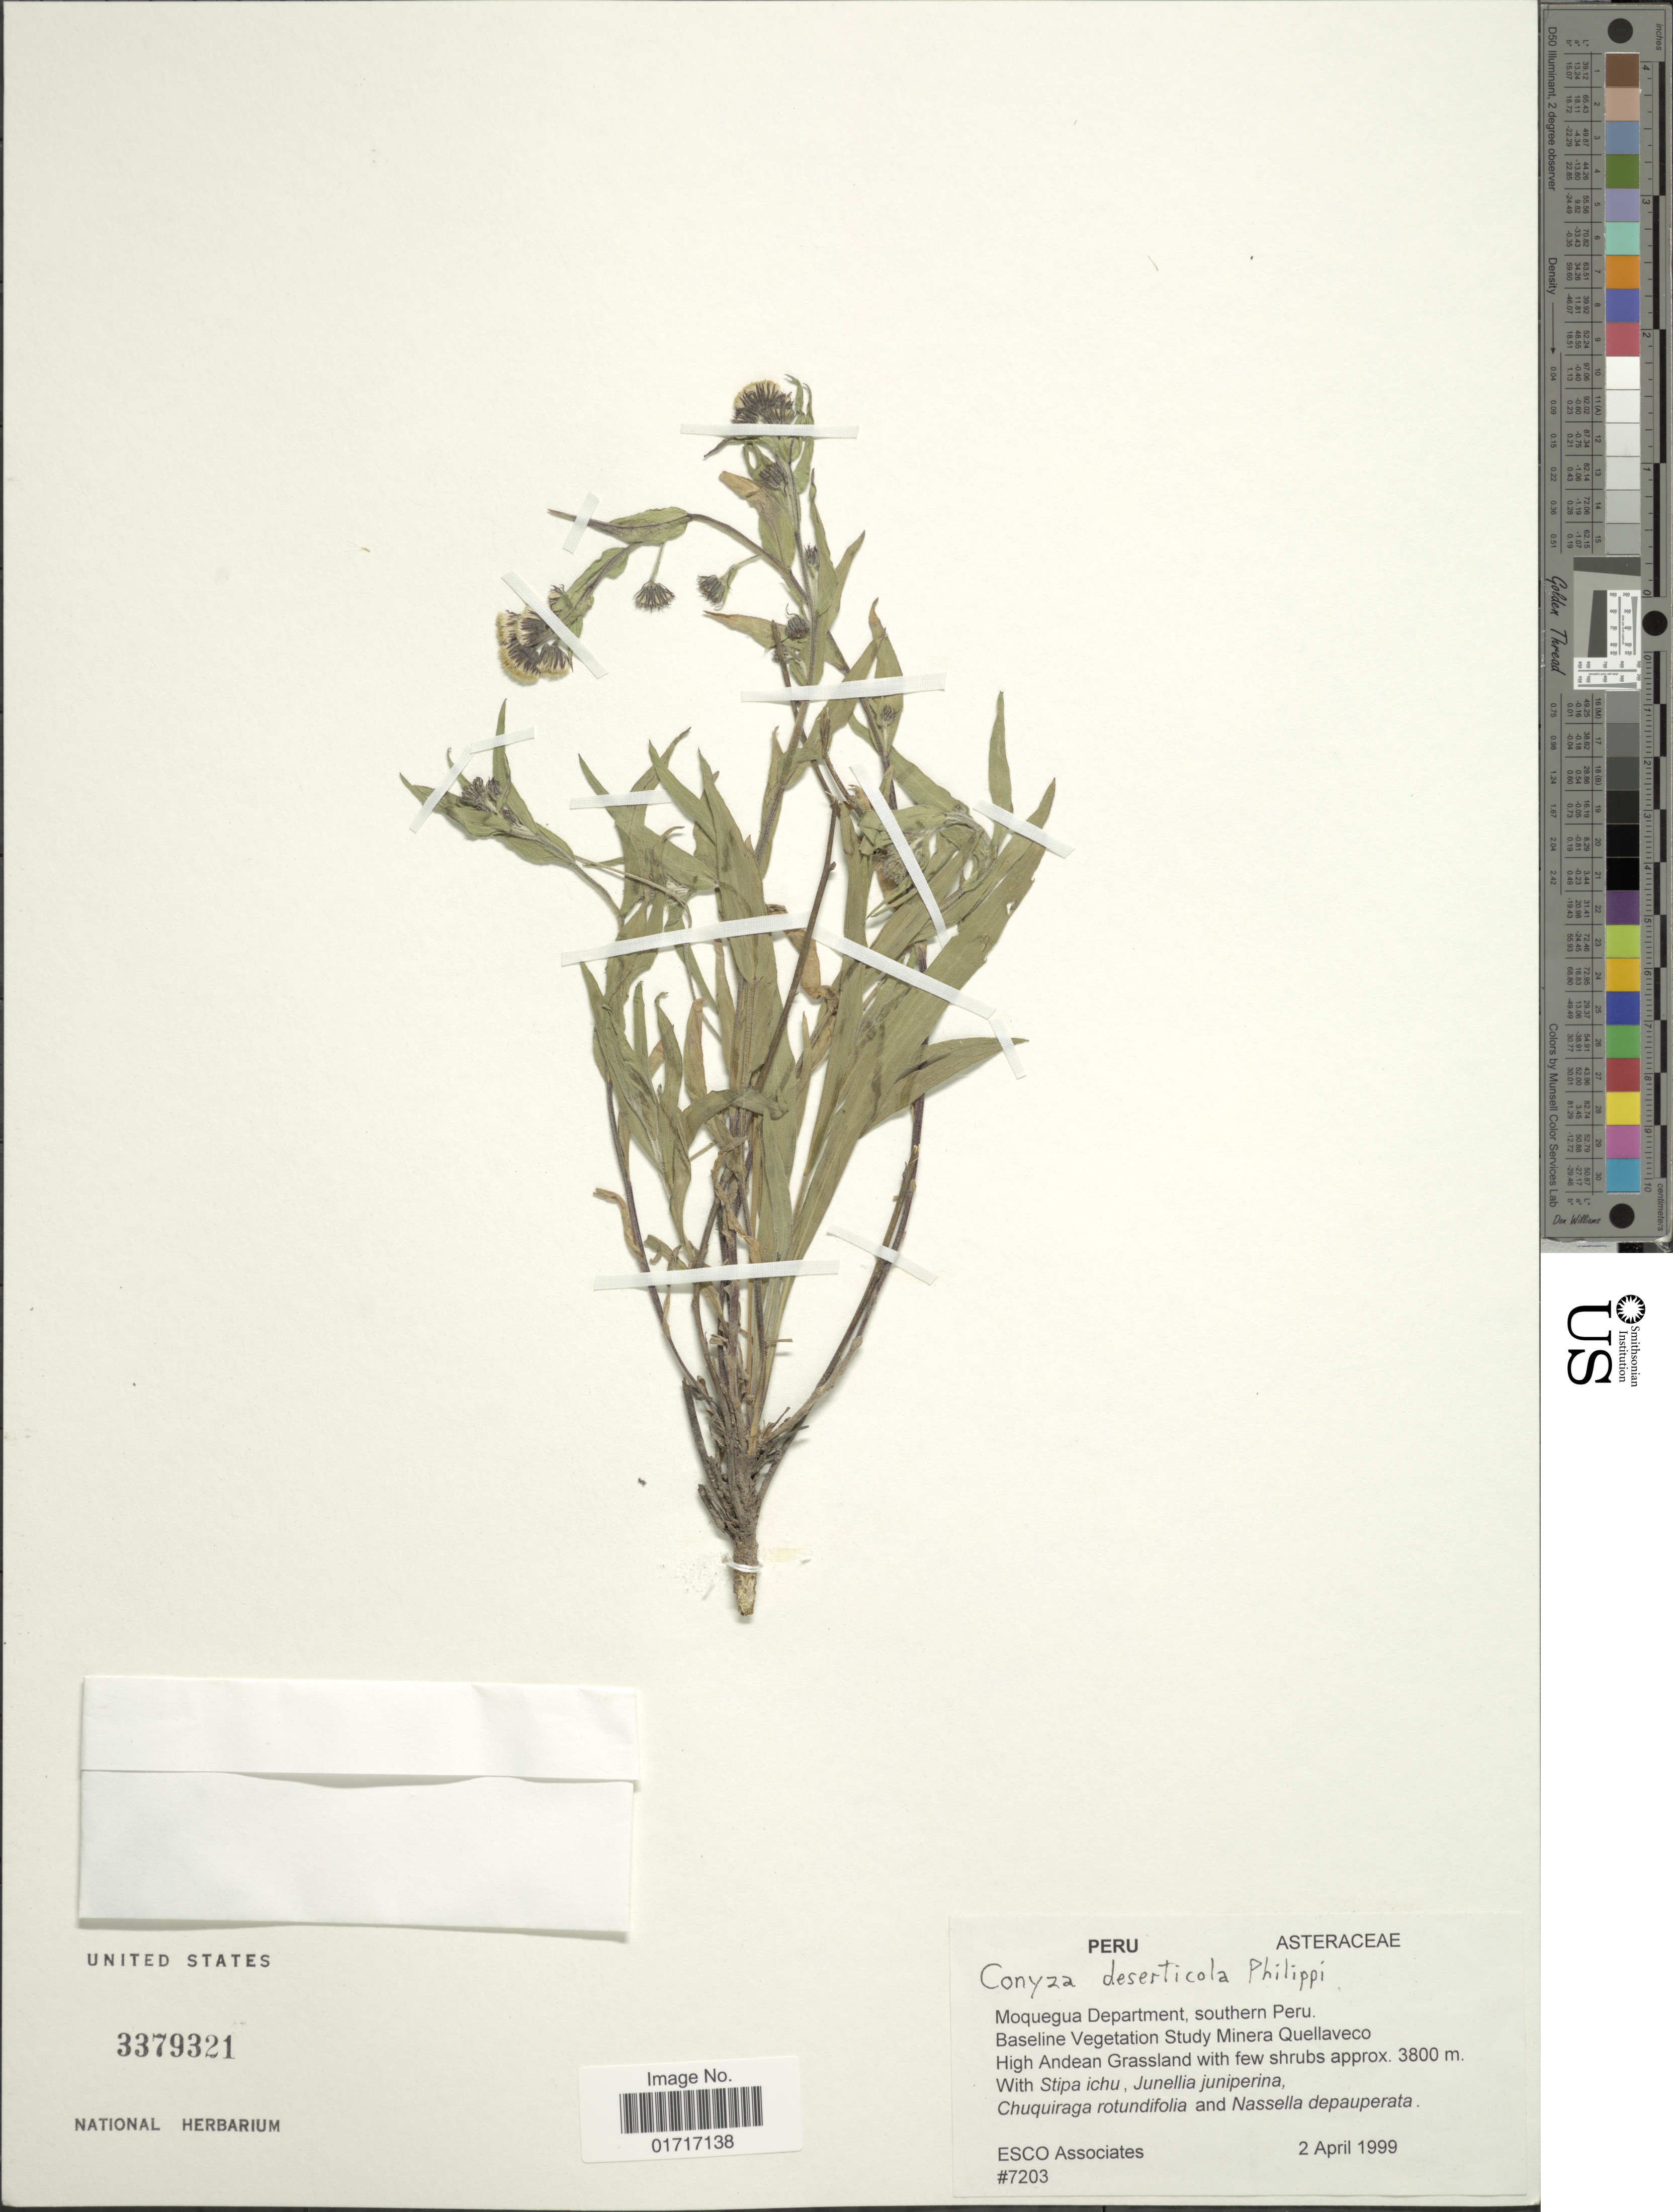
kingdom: Plantae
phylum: Tracheophyta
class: Magnoliopsida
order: Asterales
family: Asteraceae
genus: Conyza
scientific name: Conyza deserticola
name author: Phil.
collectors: ESCO Associates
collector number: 7203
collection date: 1999-04-02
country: Peru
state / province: Moquegua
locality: Moquegua Department, southern Peru. Baseline Vegetation Study Minera Quellaveco.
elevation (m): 3800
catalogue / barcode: US 3379321